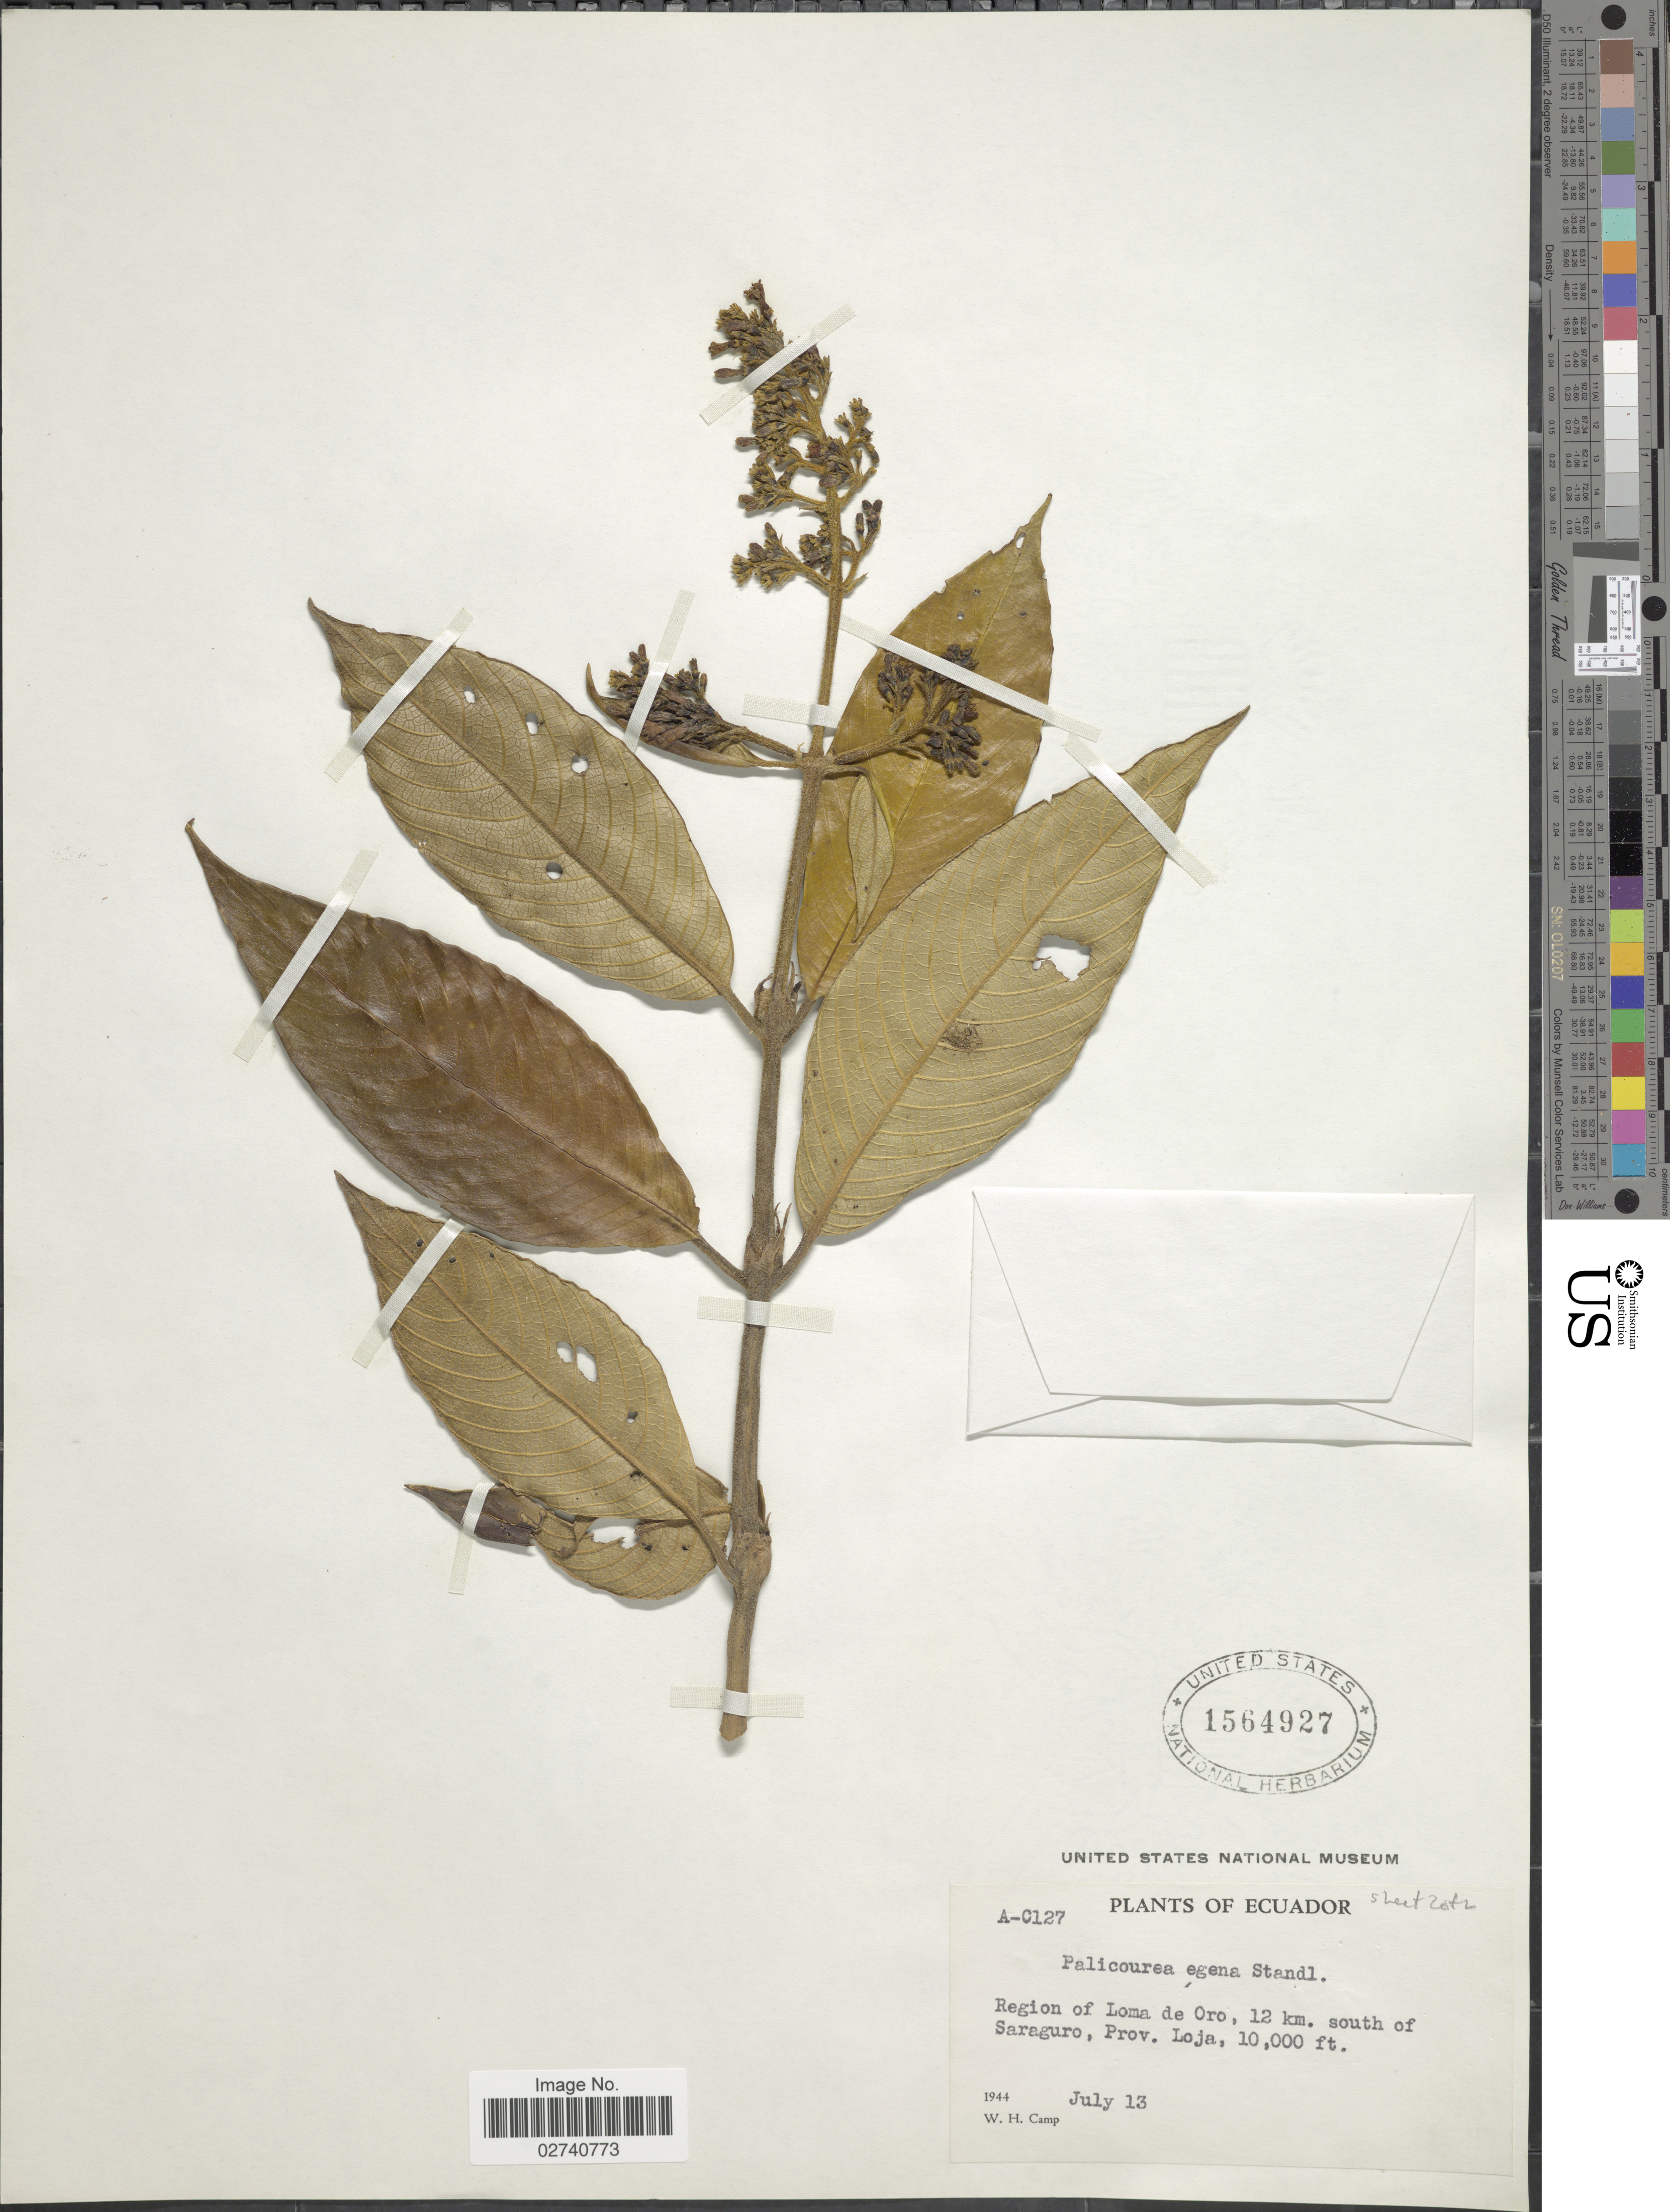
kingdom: Plantae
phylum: Tracheophyta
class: Magnoliopsida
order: Gentianales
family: Rubiaceae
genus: Palicourea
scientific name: Palicourea weberbaueri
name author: K. Krause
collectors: W. H. Camp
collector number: A-0127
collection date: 1944-07-13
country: Ecuador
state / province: Loja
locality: Region of Loma de Oro, 12 km. south of Saraguro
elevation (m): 3048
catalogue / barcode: US 1564927